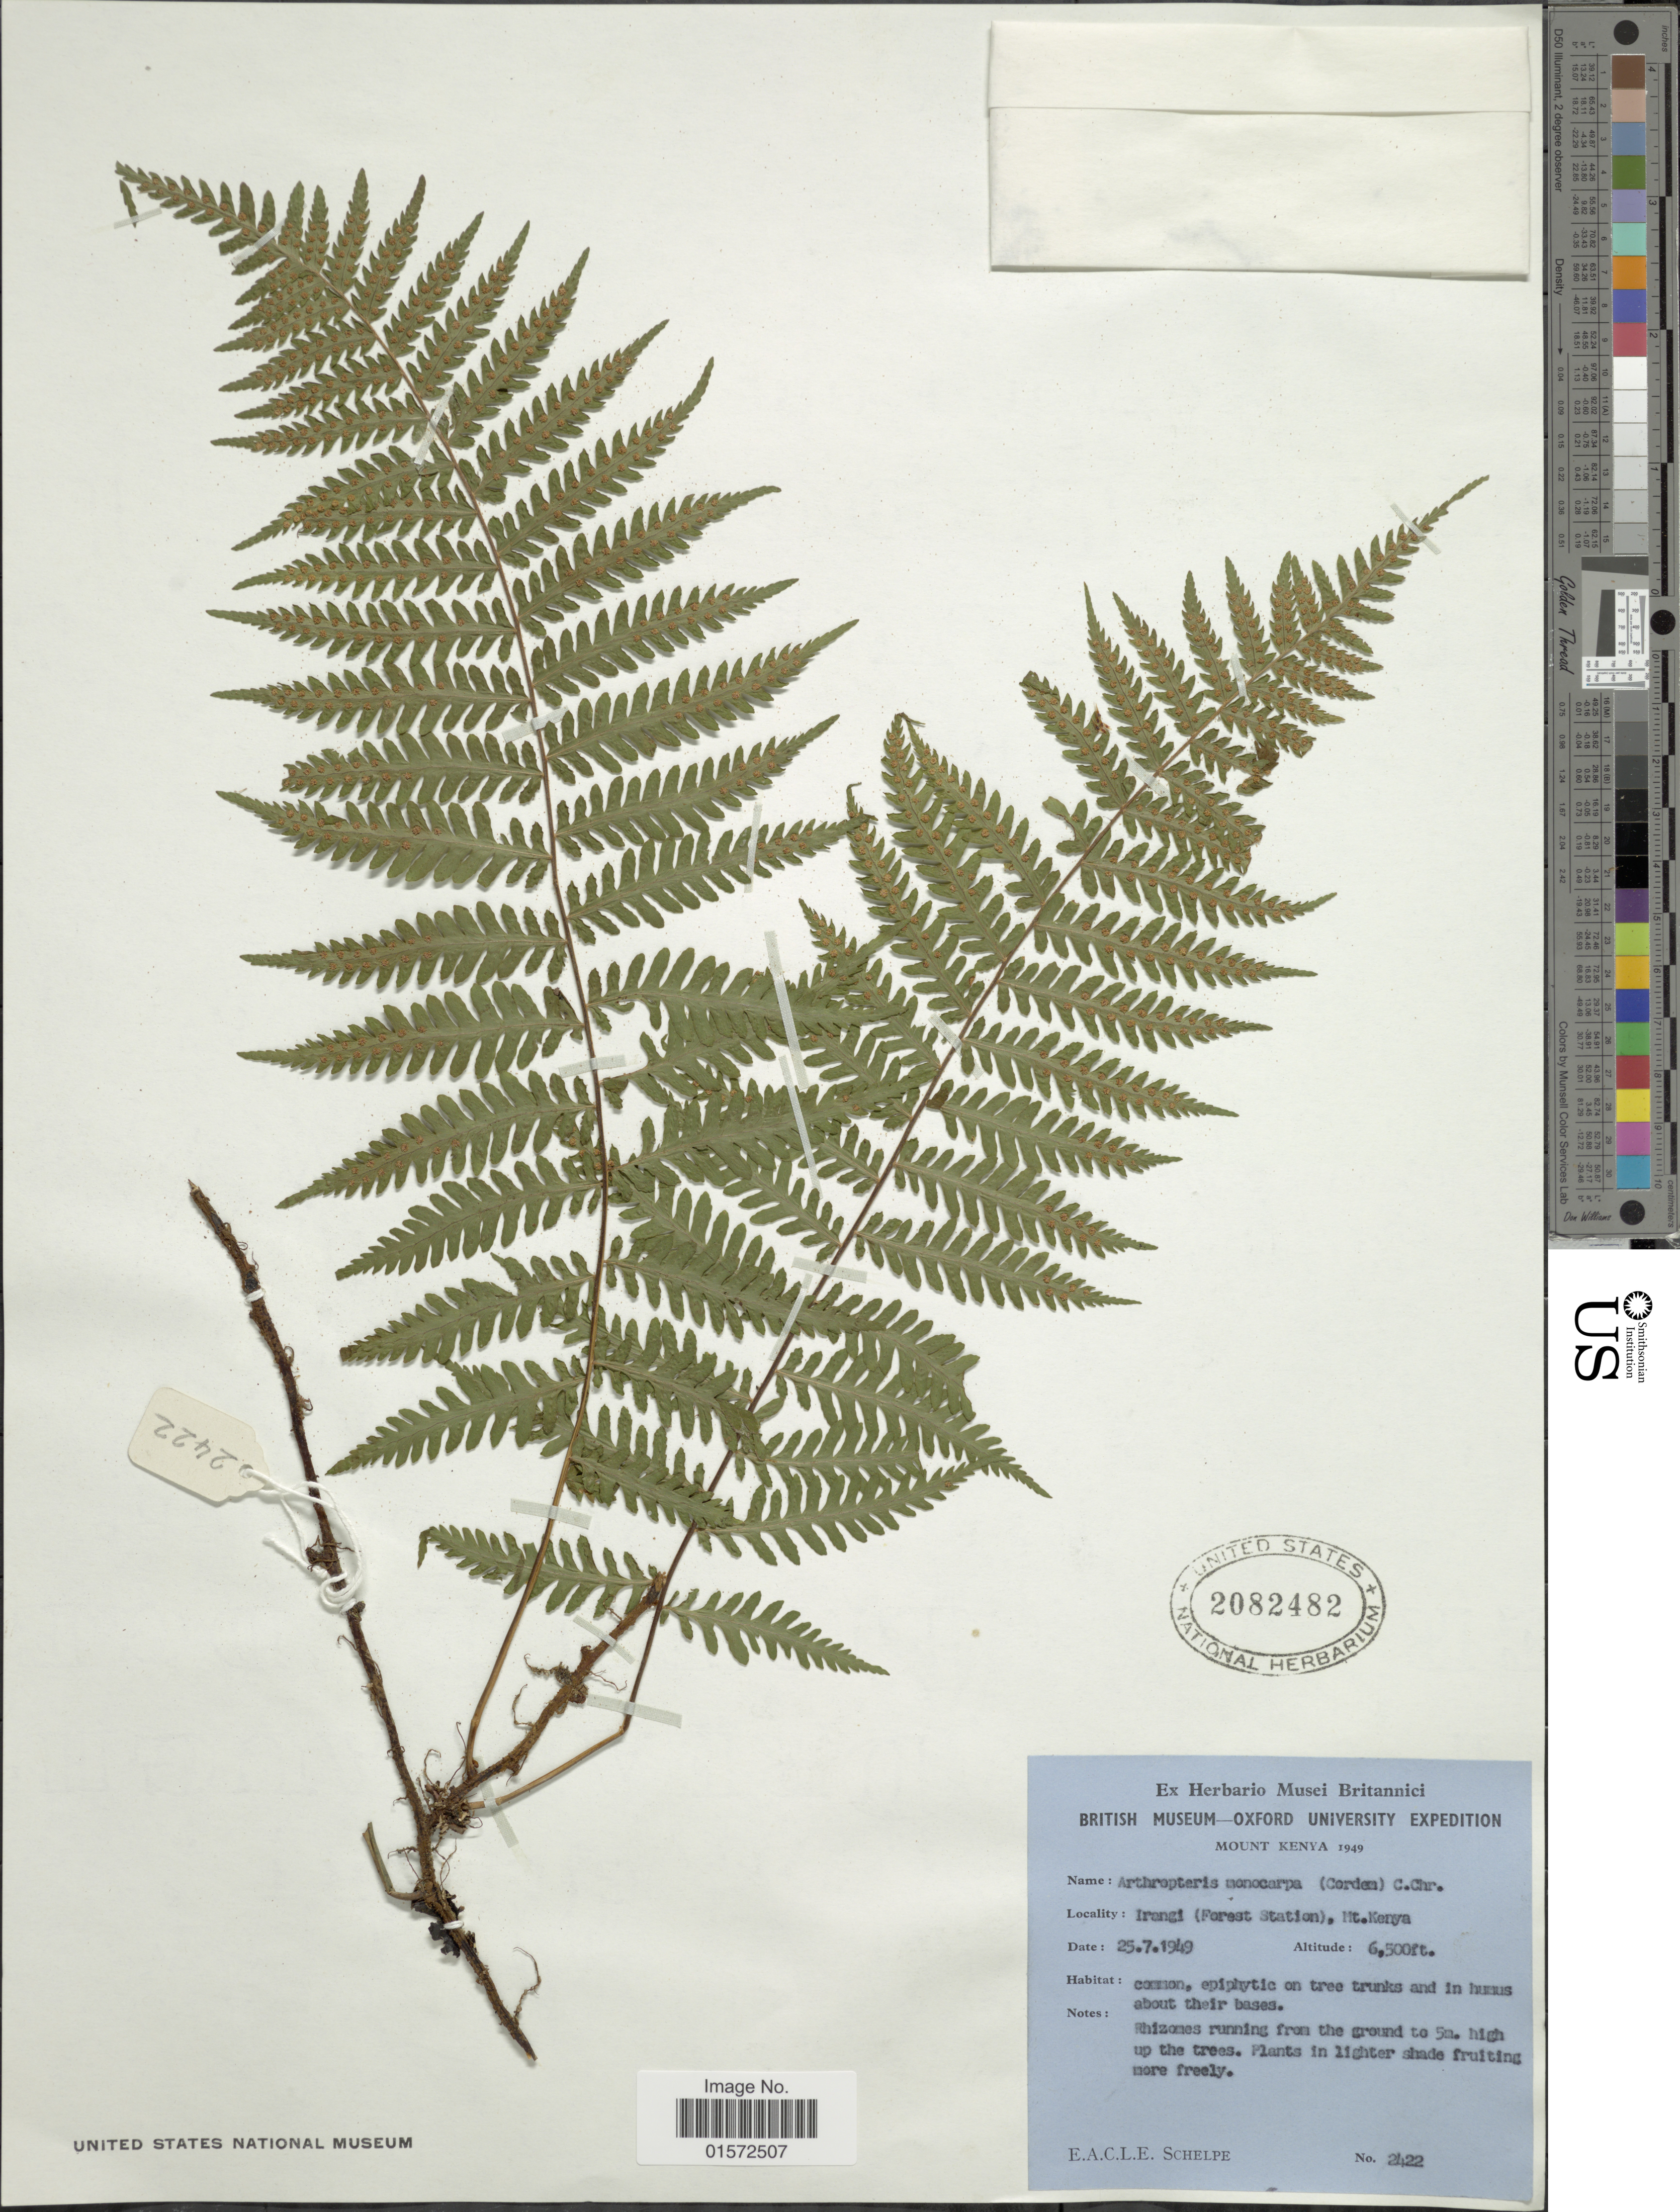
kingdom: Plantae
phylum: Tracheophyta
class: Polypodiopsida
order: Polypodiales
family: Tectariaceae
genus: Arthropteris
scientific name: Arthropteris monocarpa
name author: (Cordem.) C. Chr.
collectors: E. A. C. L. E. Schelpe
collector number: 2422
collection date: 1949-07-25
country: Kenya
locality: Mount Kenya, Irangi (forest station) Mt. Kenya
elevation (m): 1981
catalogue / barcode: US 2082482